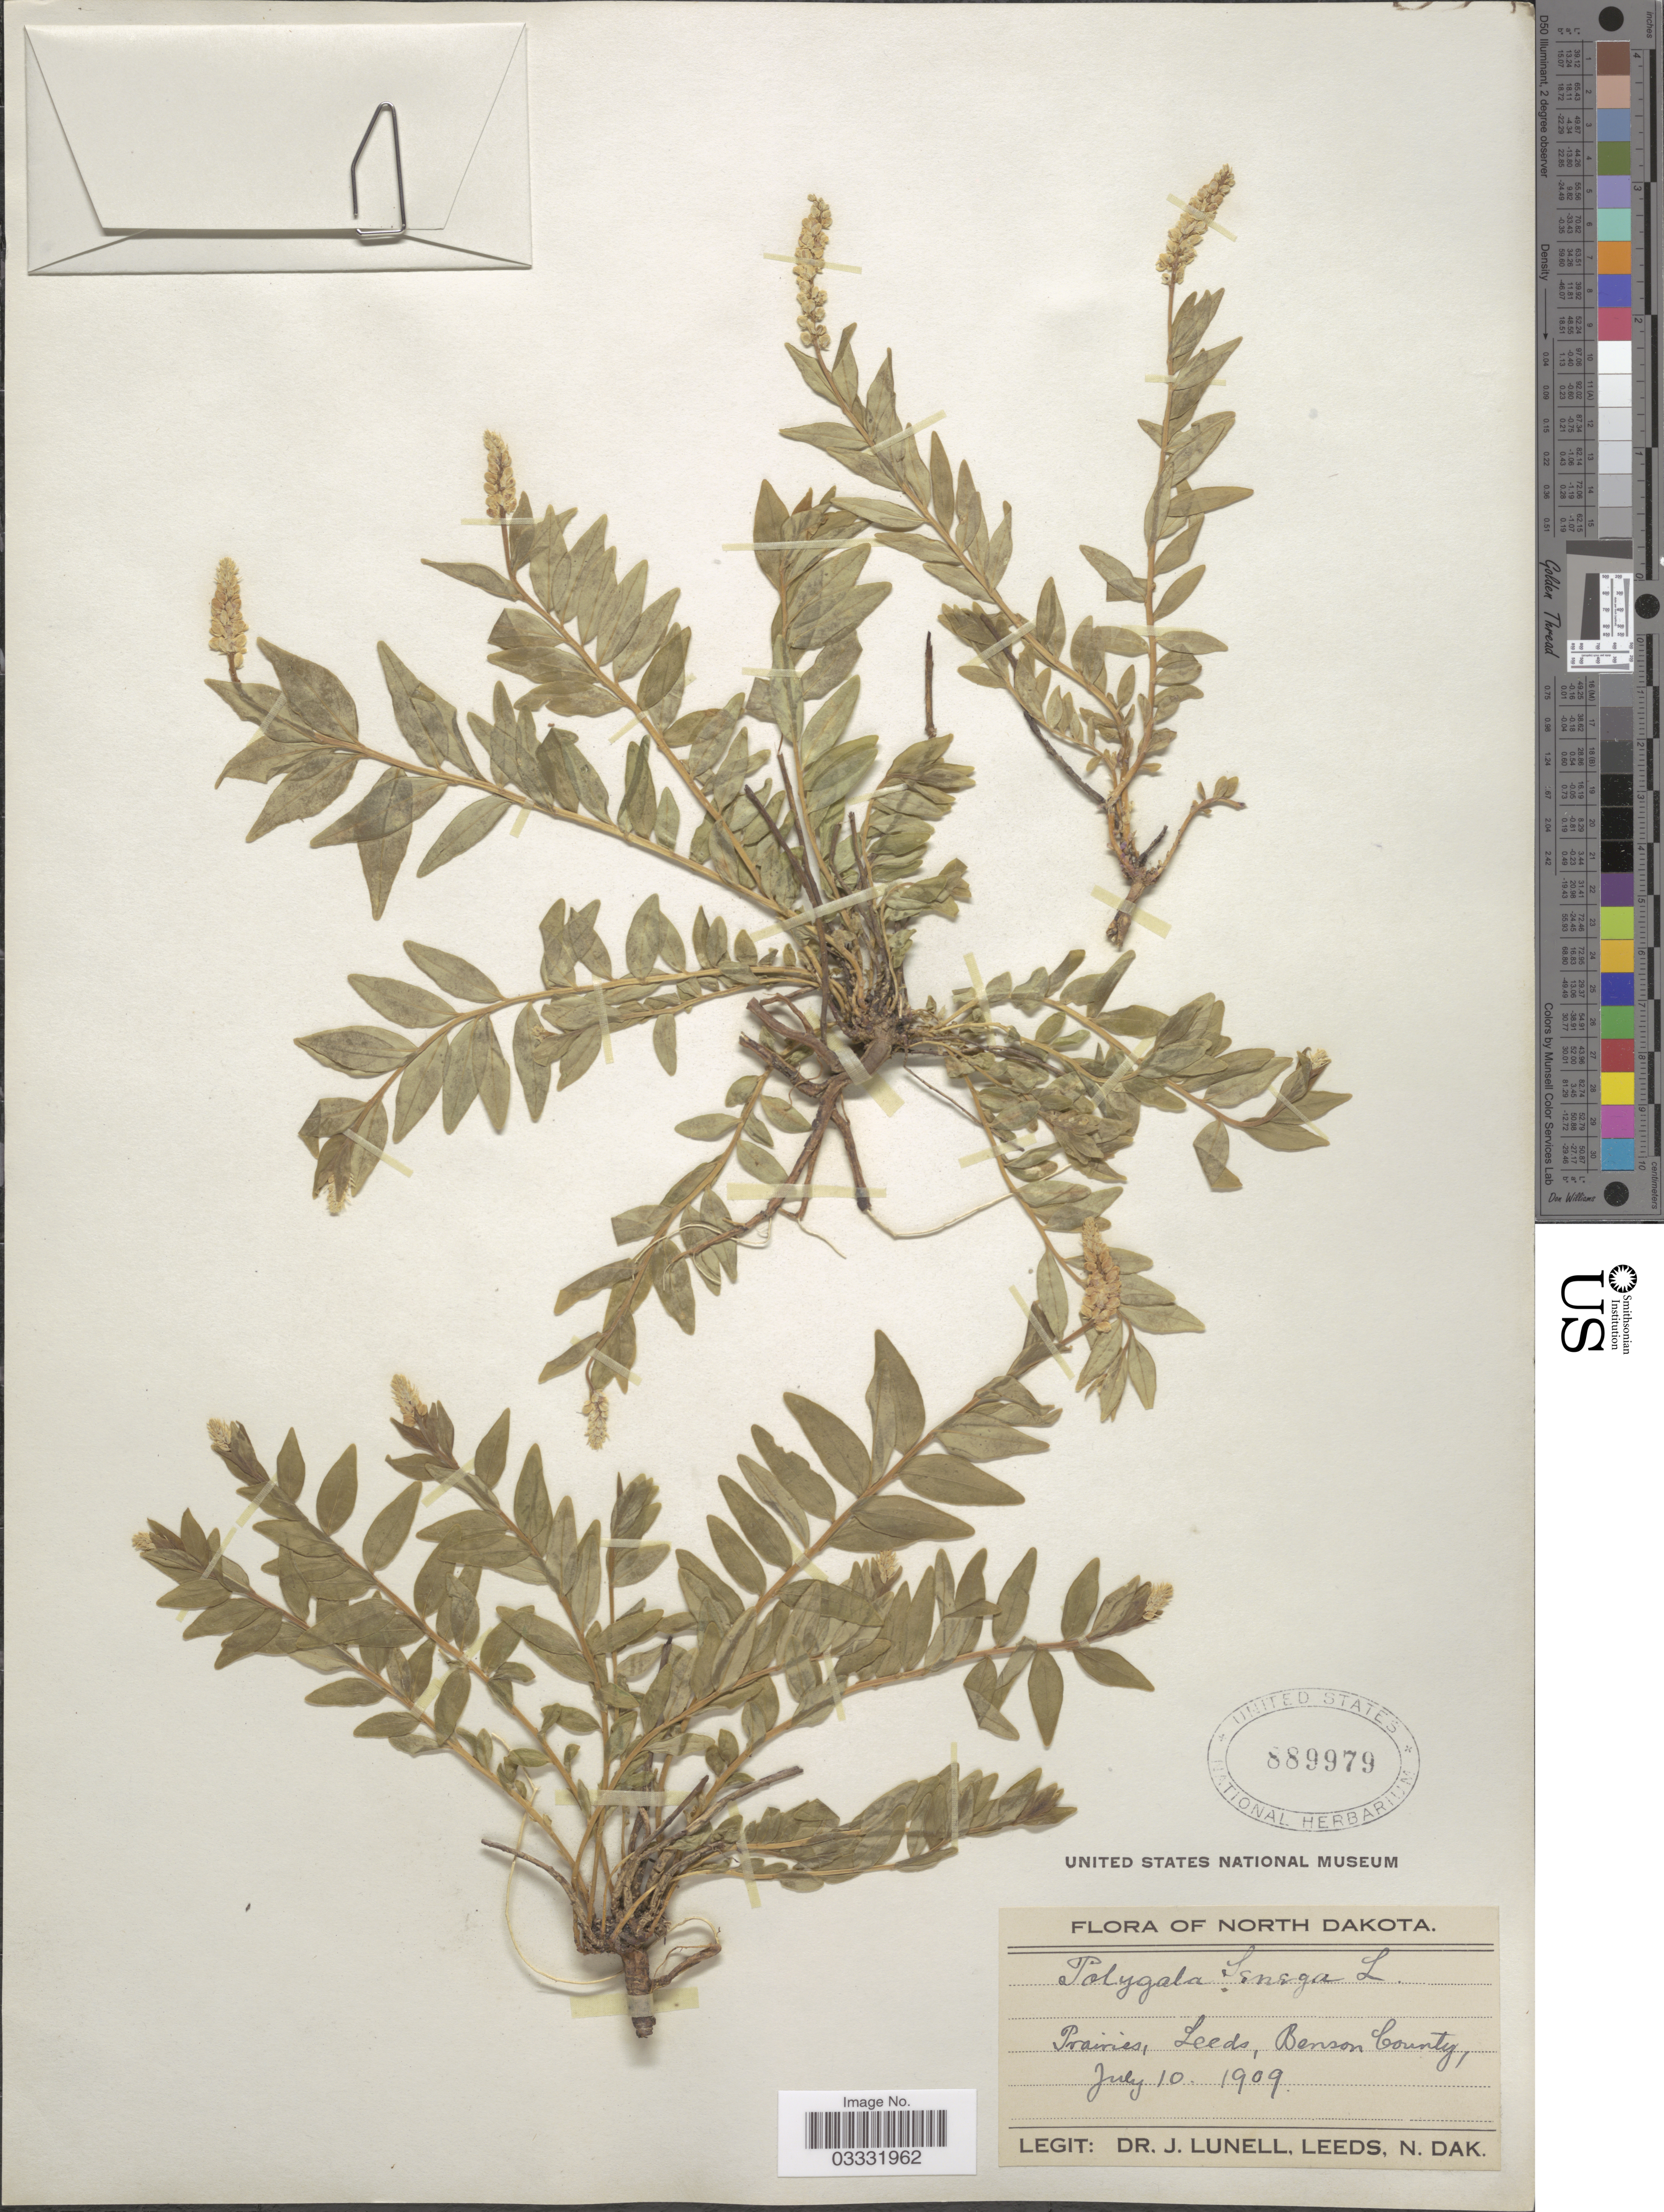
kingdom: Plantae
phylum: Tracheophyta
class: Magnoliopsida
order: Fabales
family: Polygalaceae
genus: Polygala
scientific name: Polygala senega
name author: L.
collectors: J. Leeds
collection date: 1909-07-10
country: United States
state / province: North Dakota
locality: Prairies, Leeds, Benson County.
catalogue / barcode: US 889979